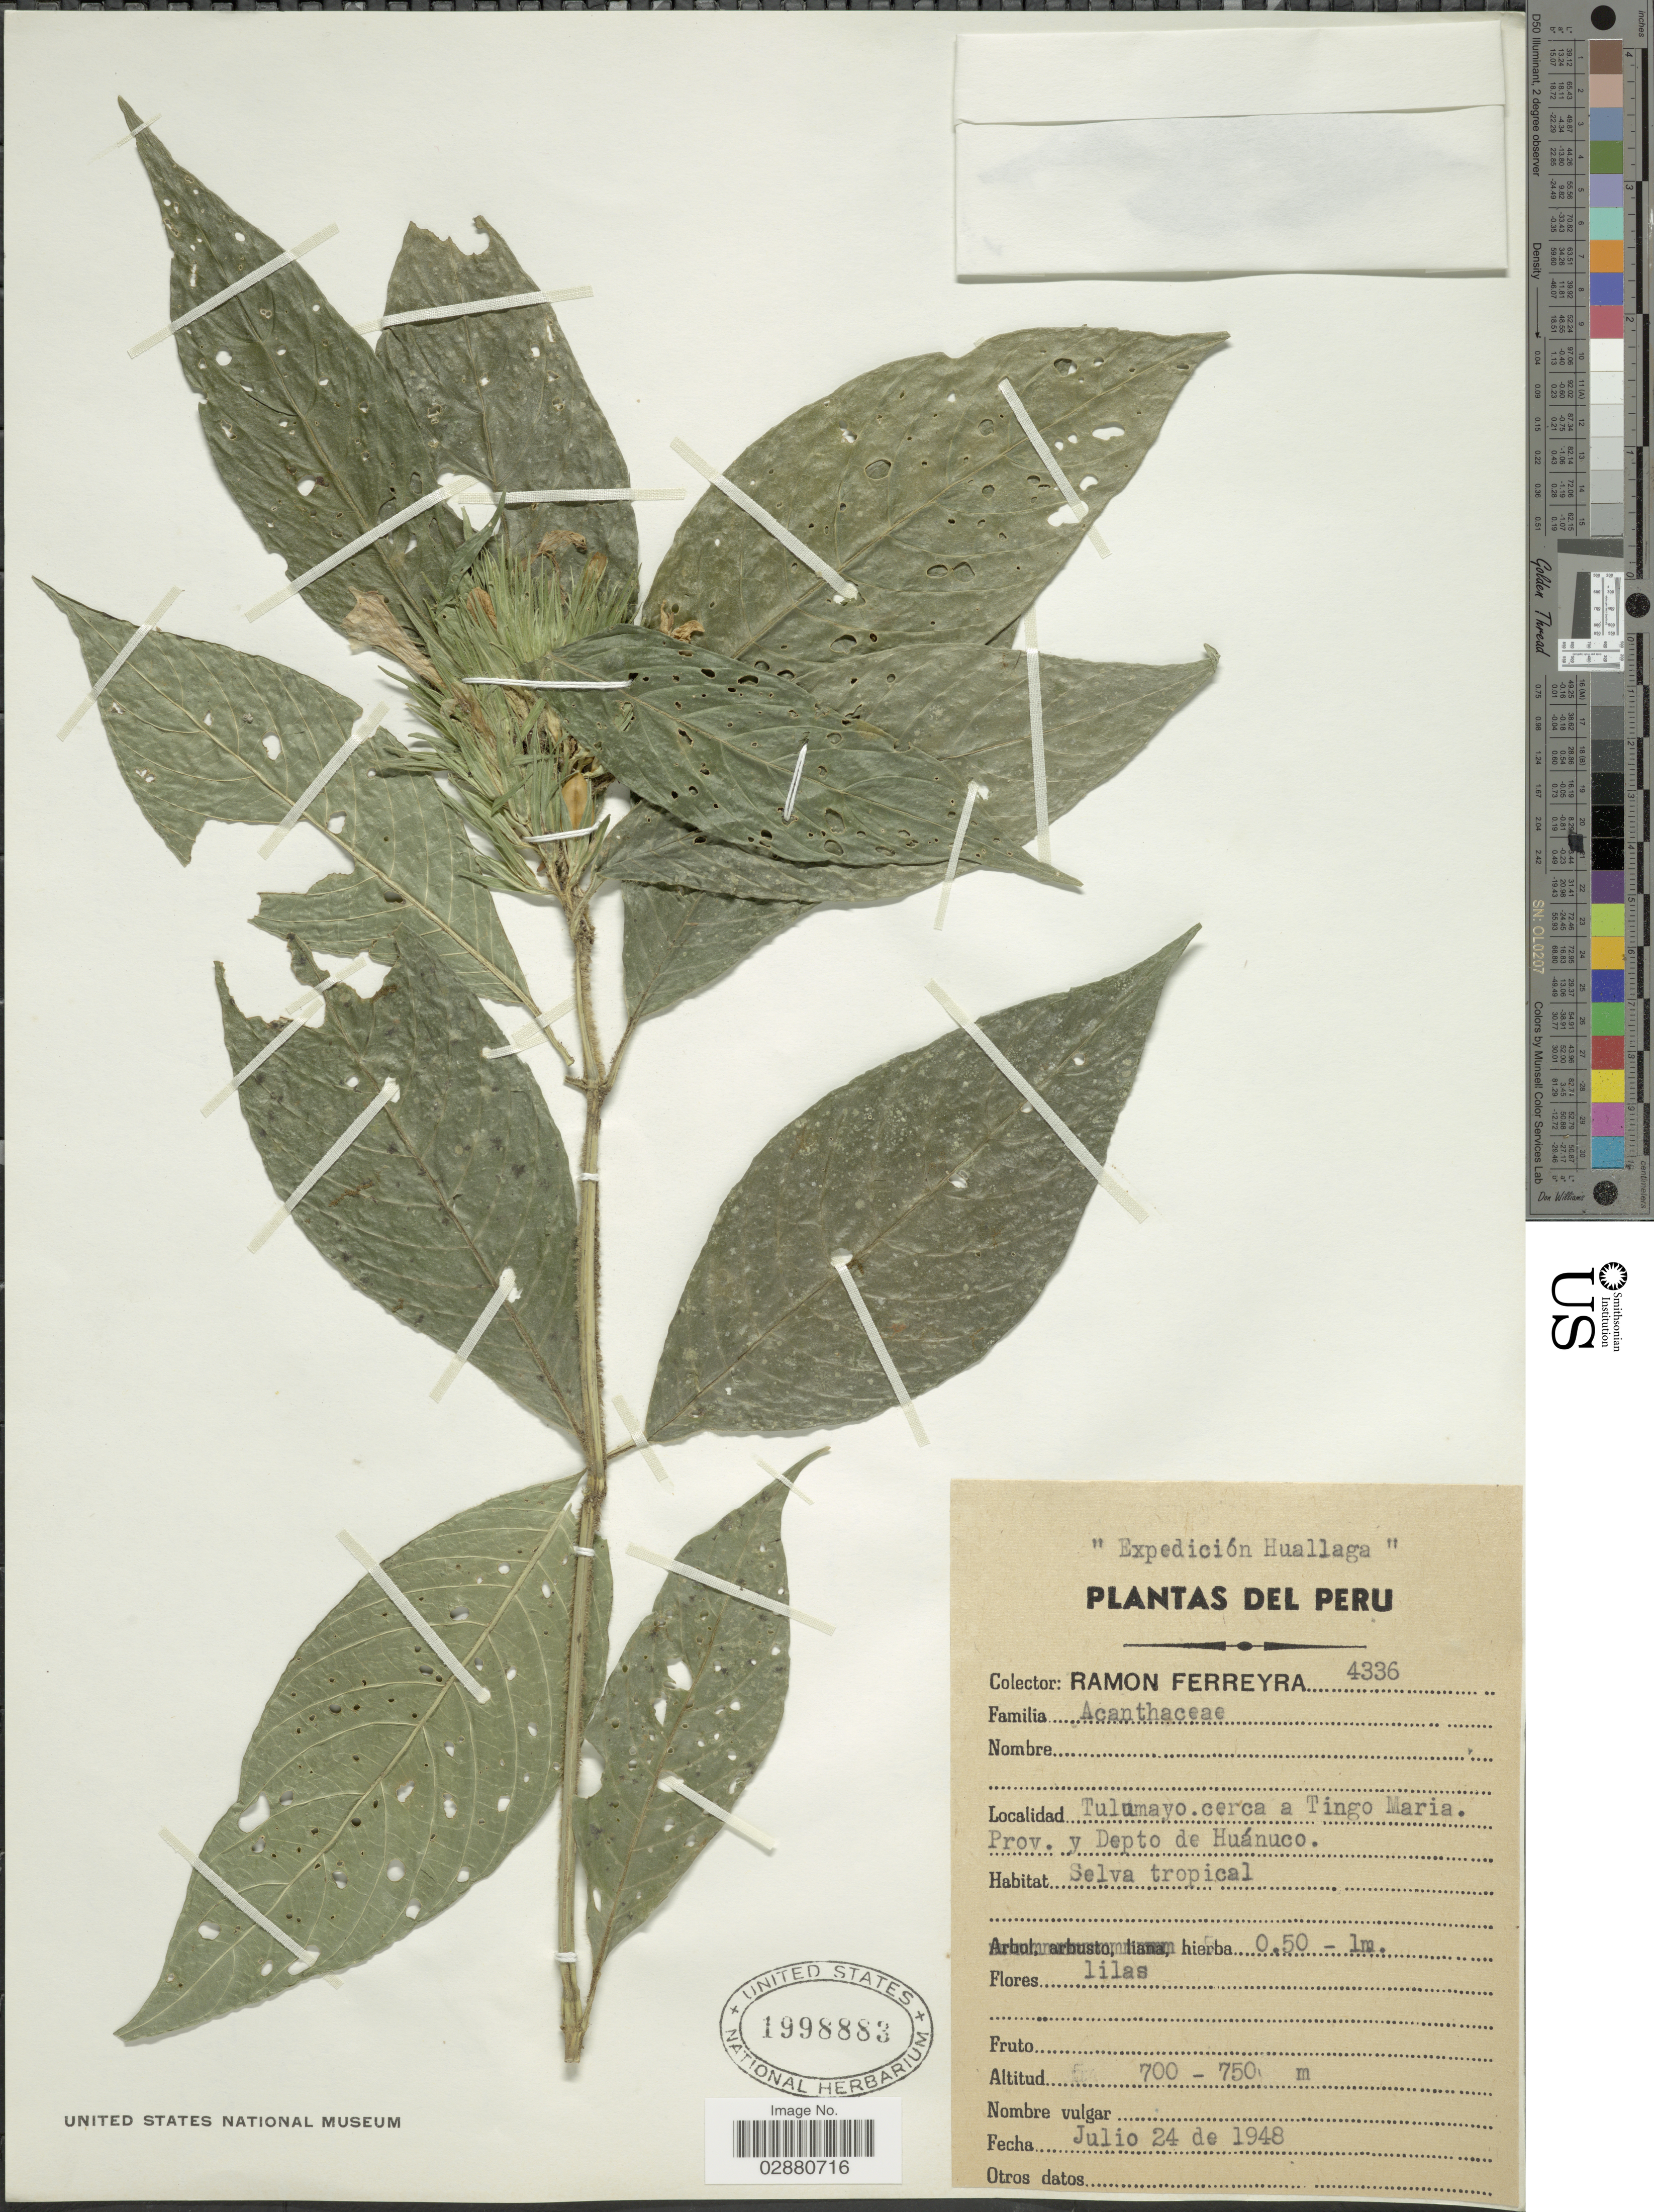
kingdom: Plantae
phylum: Tracheophyta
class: Magnoliopsida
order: Lamiales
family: Acanthaceae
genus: Justicia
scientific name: Justicia rusbyi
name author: (Lindau) V.A.W. Graham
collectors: R. A. Ferreyra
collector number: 4336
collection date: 1948-07-24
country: Peru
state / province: Huánuco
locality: Tulumayo. cerca a Tingo Maria. Prov. y Depto de Huánuco.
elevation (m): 700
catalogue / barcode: US 1998883